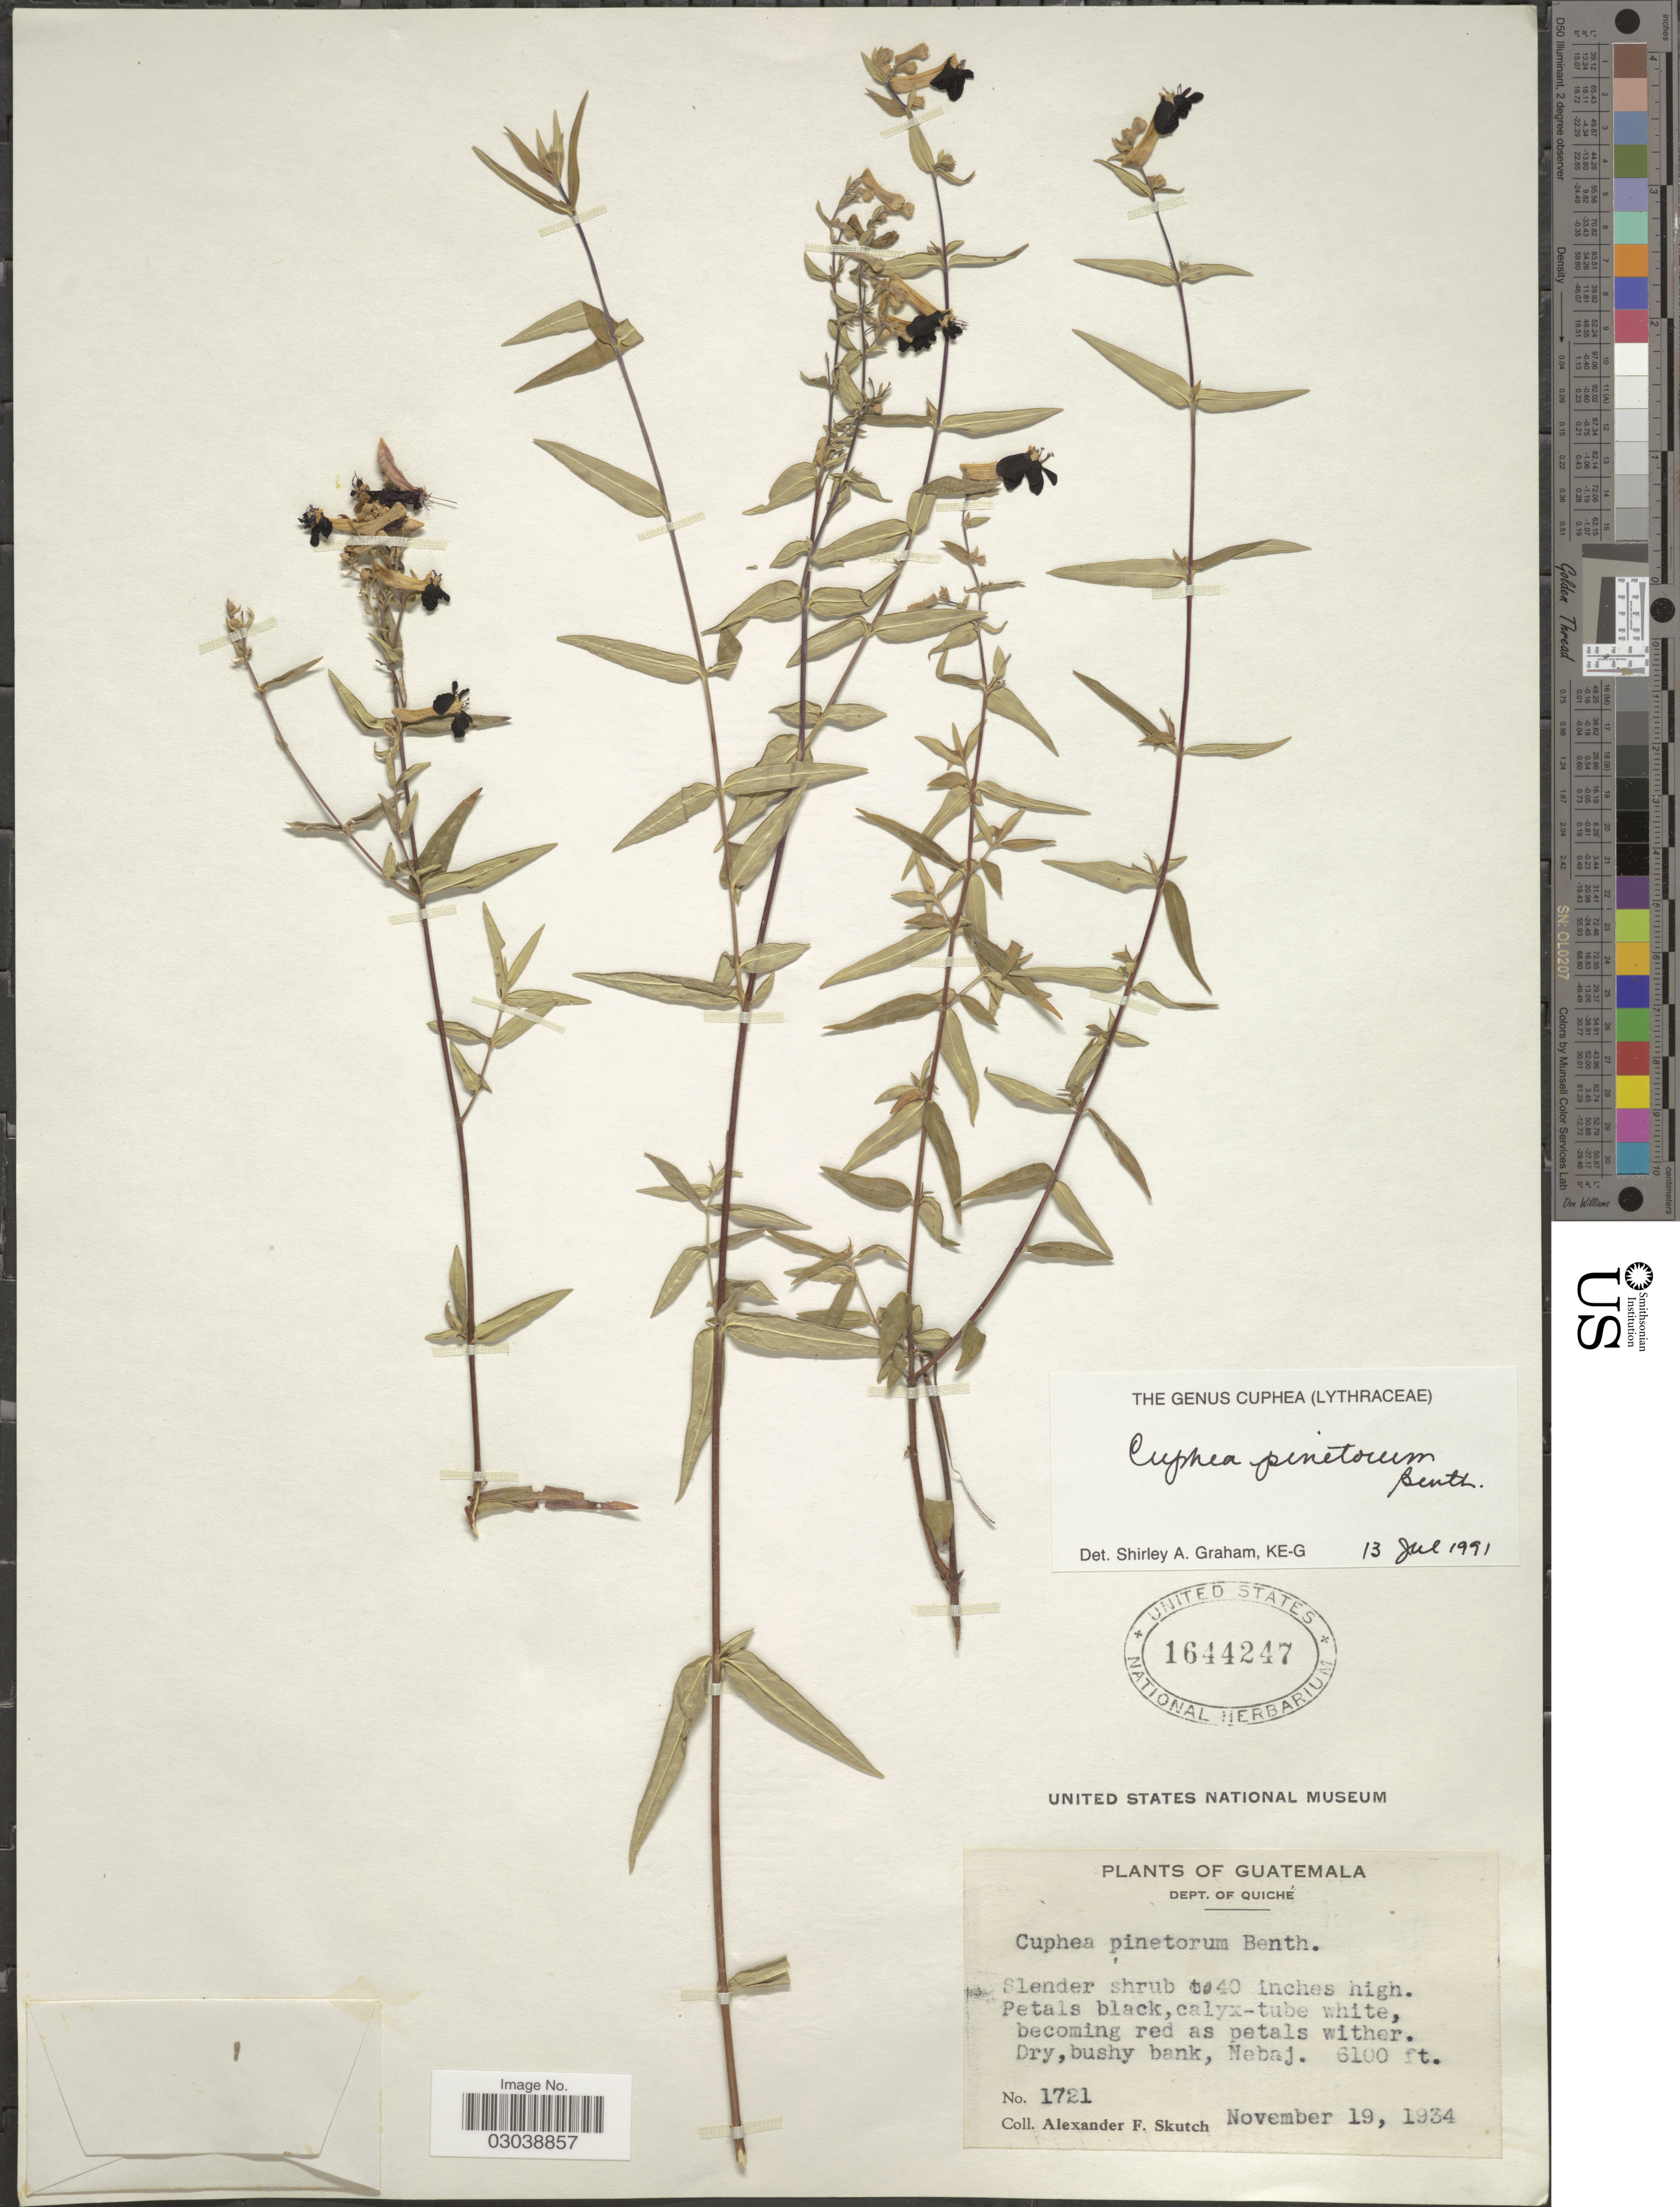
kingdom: Plantae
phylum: Tracheophyta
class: Magnoliopsida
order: Myrtales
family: Lythraceae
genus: Cuphea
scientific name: Cuphea pinetorum Benth.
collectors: A. F. Skutch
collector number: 1721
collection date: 1934-11-19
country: Guatemala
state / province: El Quiché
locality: Dept. of Quiché. Dry, bushy bank, Nebaj.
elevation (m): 1859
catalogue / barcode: US 1644247